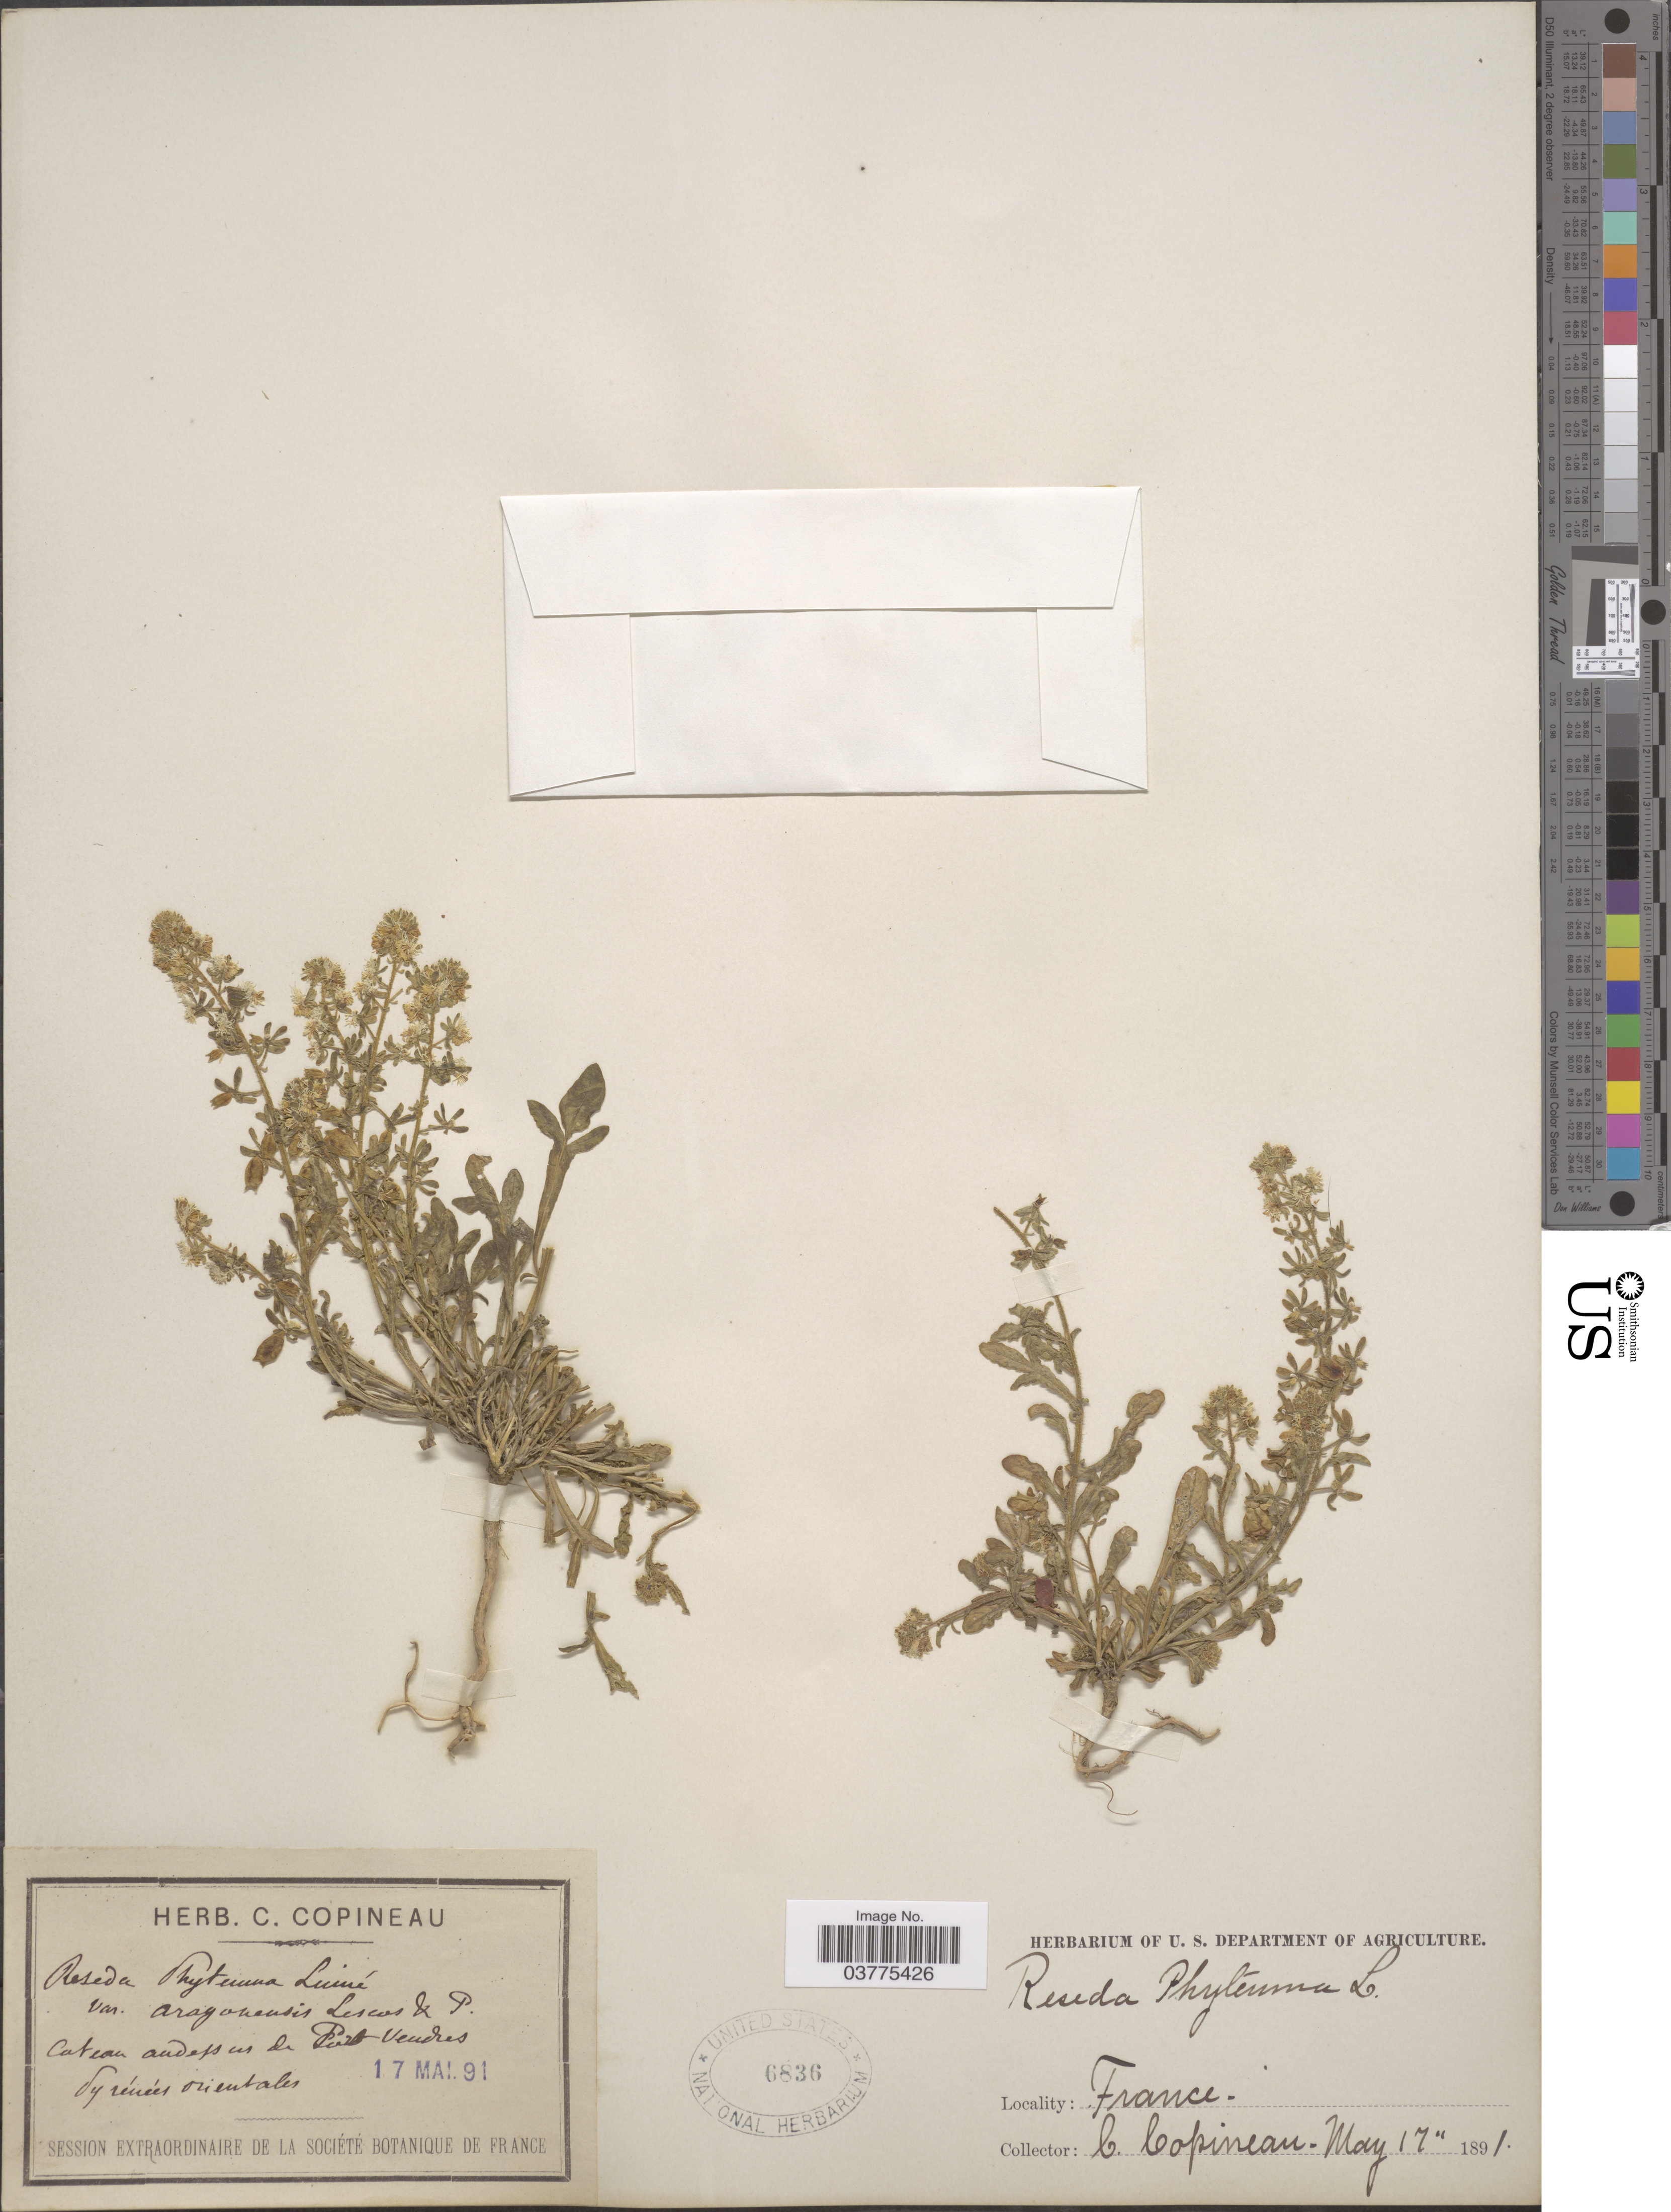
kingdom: Plantae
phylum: Tracheophyta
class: Magnoliopsida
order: Brassicales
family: Resedaceae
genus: Reseda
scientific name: Reseda phyteuma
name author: L.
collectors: C. Copineau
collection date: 1891-05-17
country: France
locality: Coteau audets us de Port Vendres. Pyrénées orientales.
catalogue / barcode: US 6836